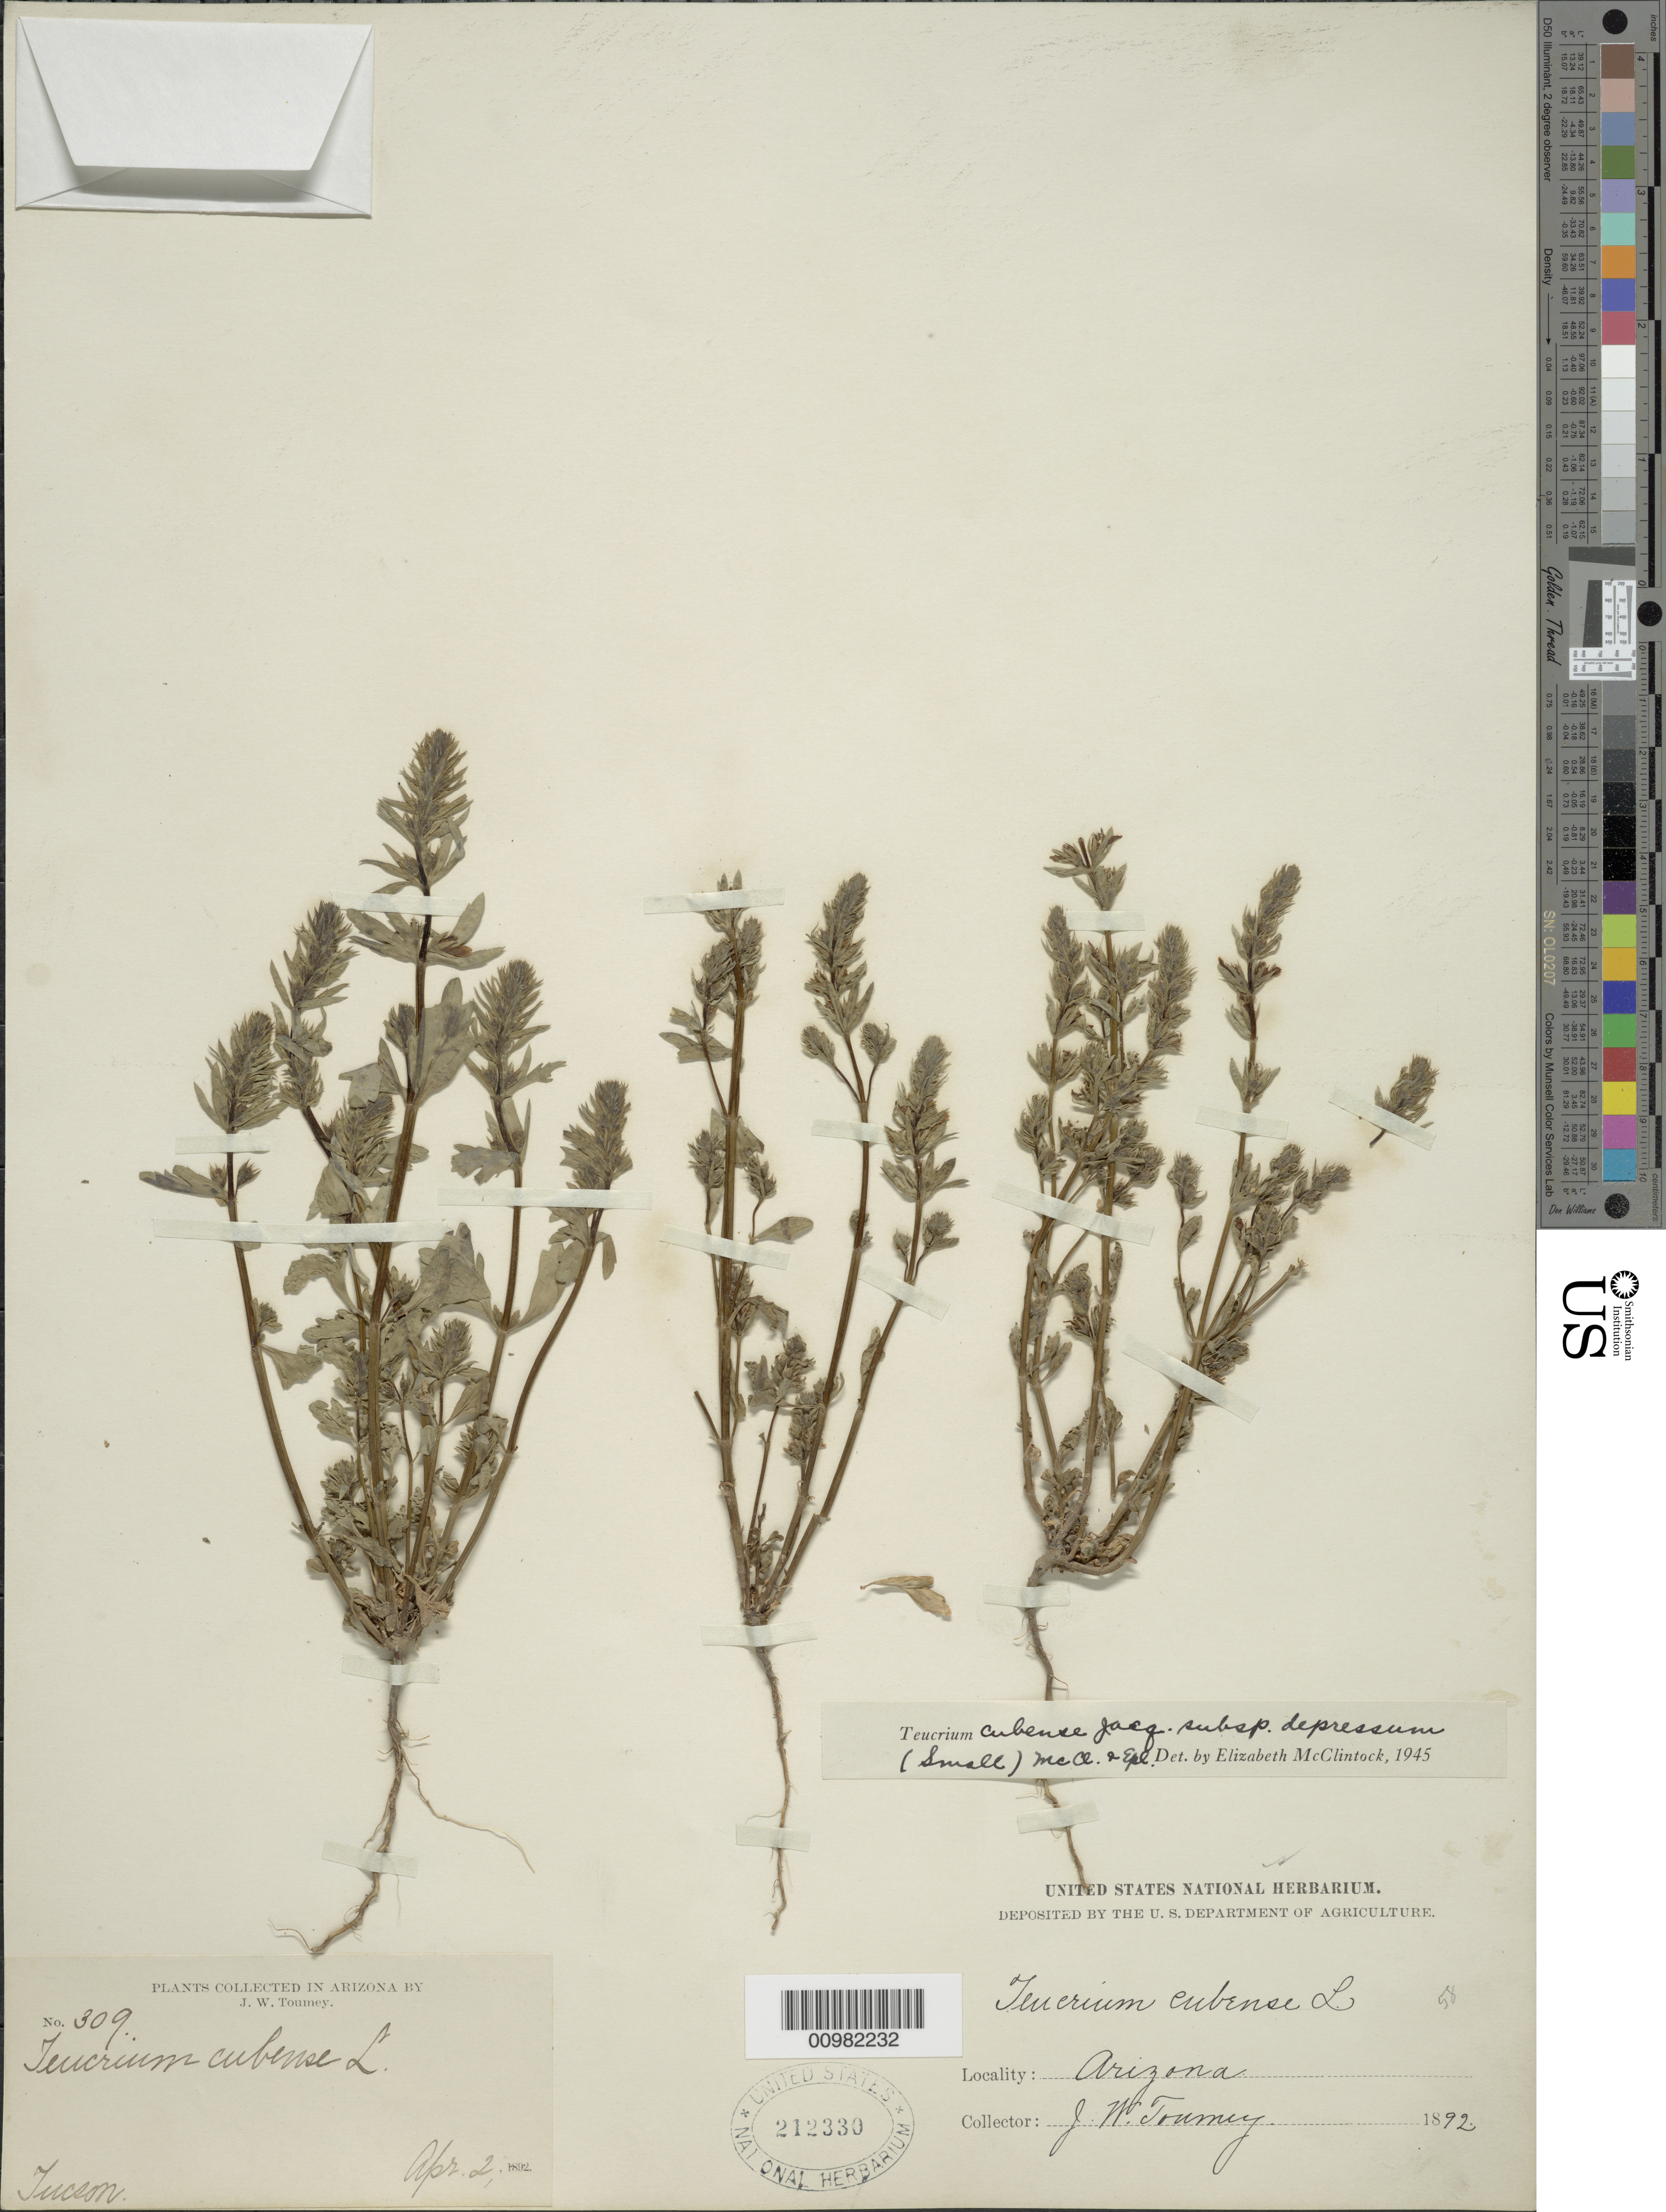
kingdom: Plantae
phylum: Tracheophyta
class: Magnoliopsida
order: Lamiales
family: Lamiaceae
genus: Teucrium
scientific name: Teucrium cubense subsp. depressum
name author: (Small) E. M. McClint. & Epling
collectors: J. W. Toumey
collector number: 309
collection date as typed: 02 Apr 1892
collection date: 1892-04-02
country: United States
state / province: Arizona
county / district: Pima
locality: Tucson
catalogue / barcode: US 212330